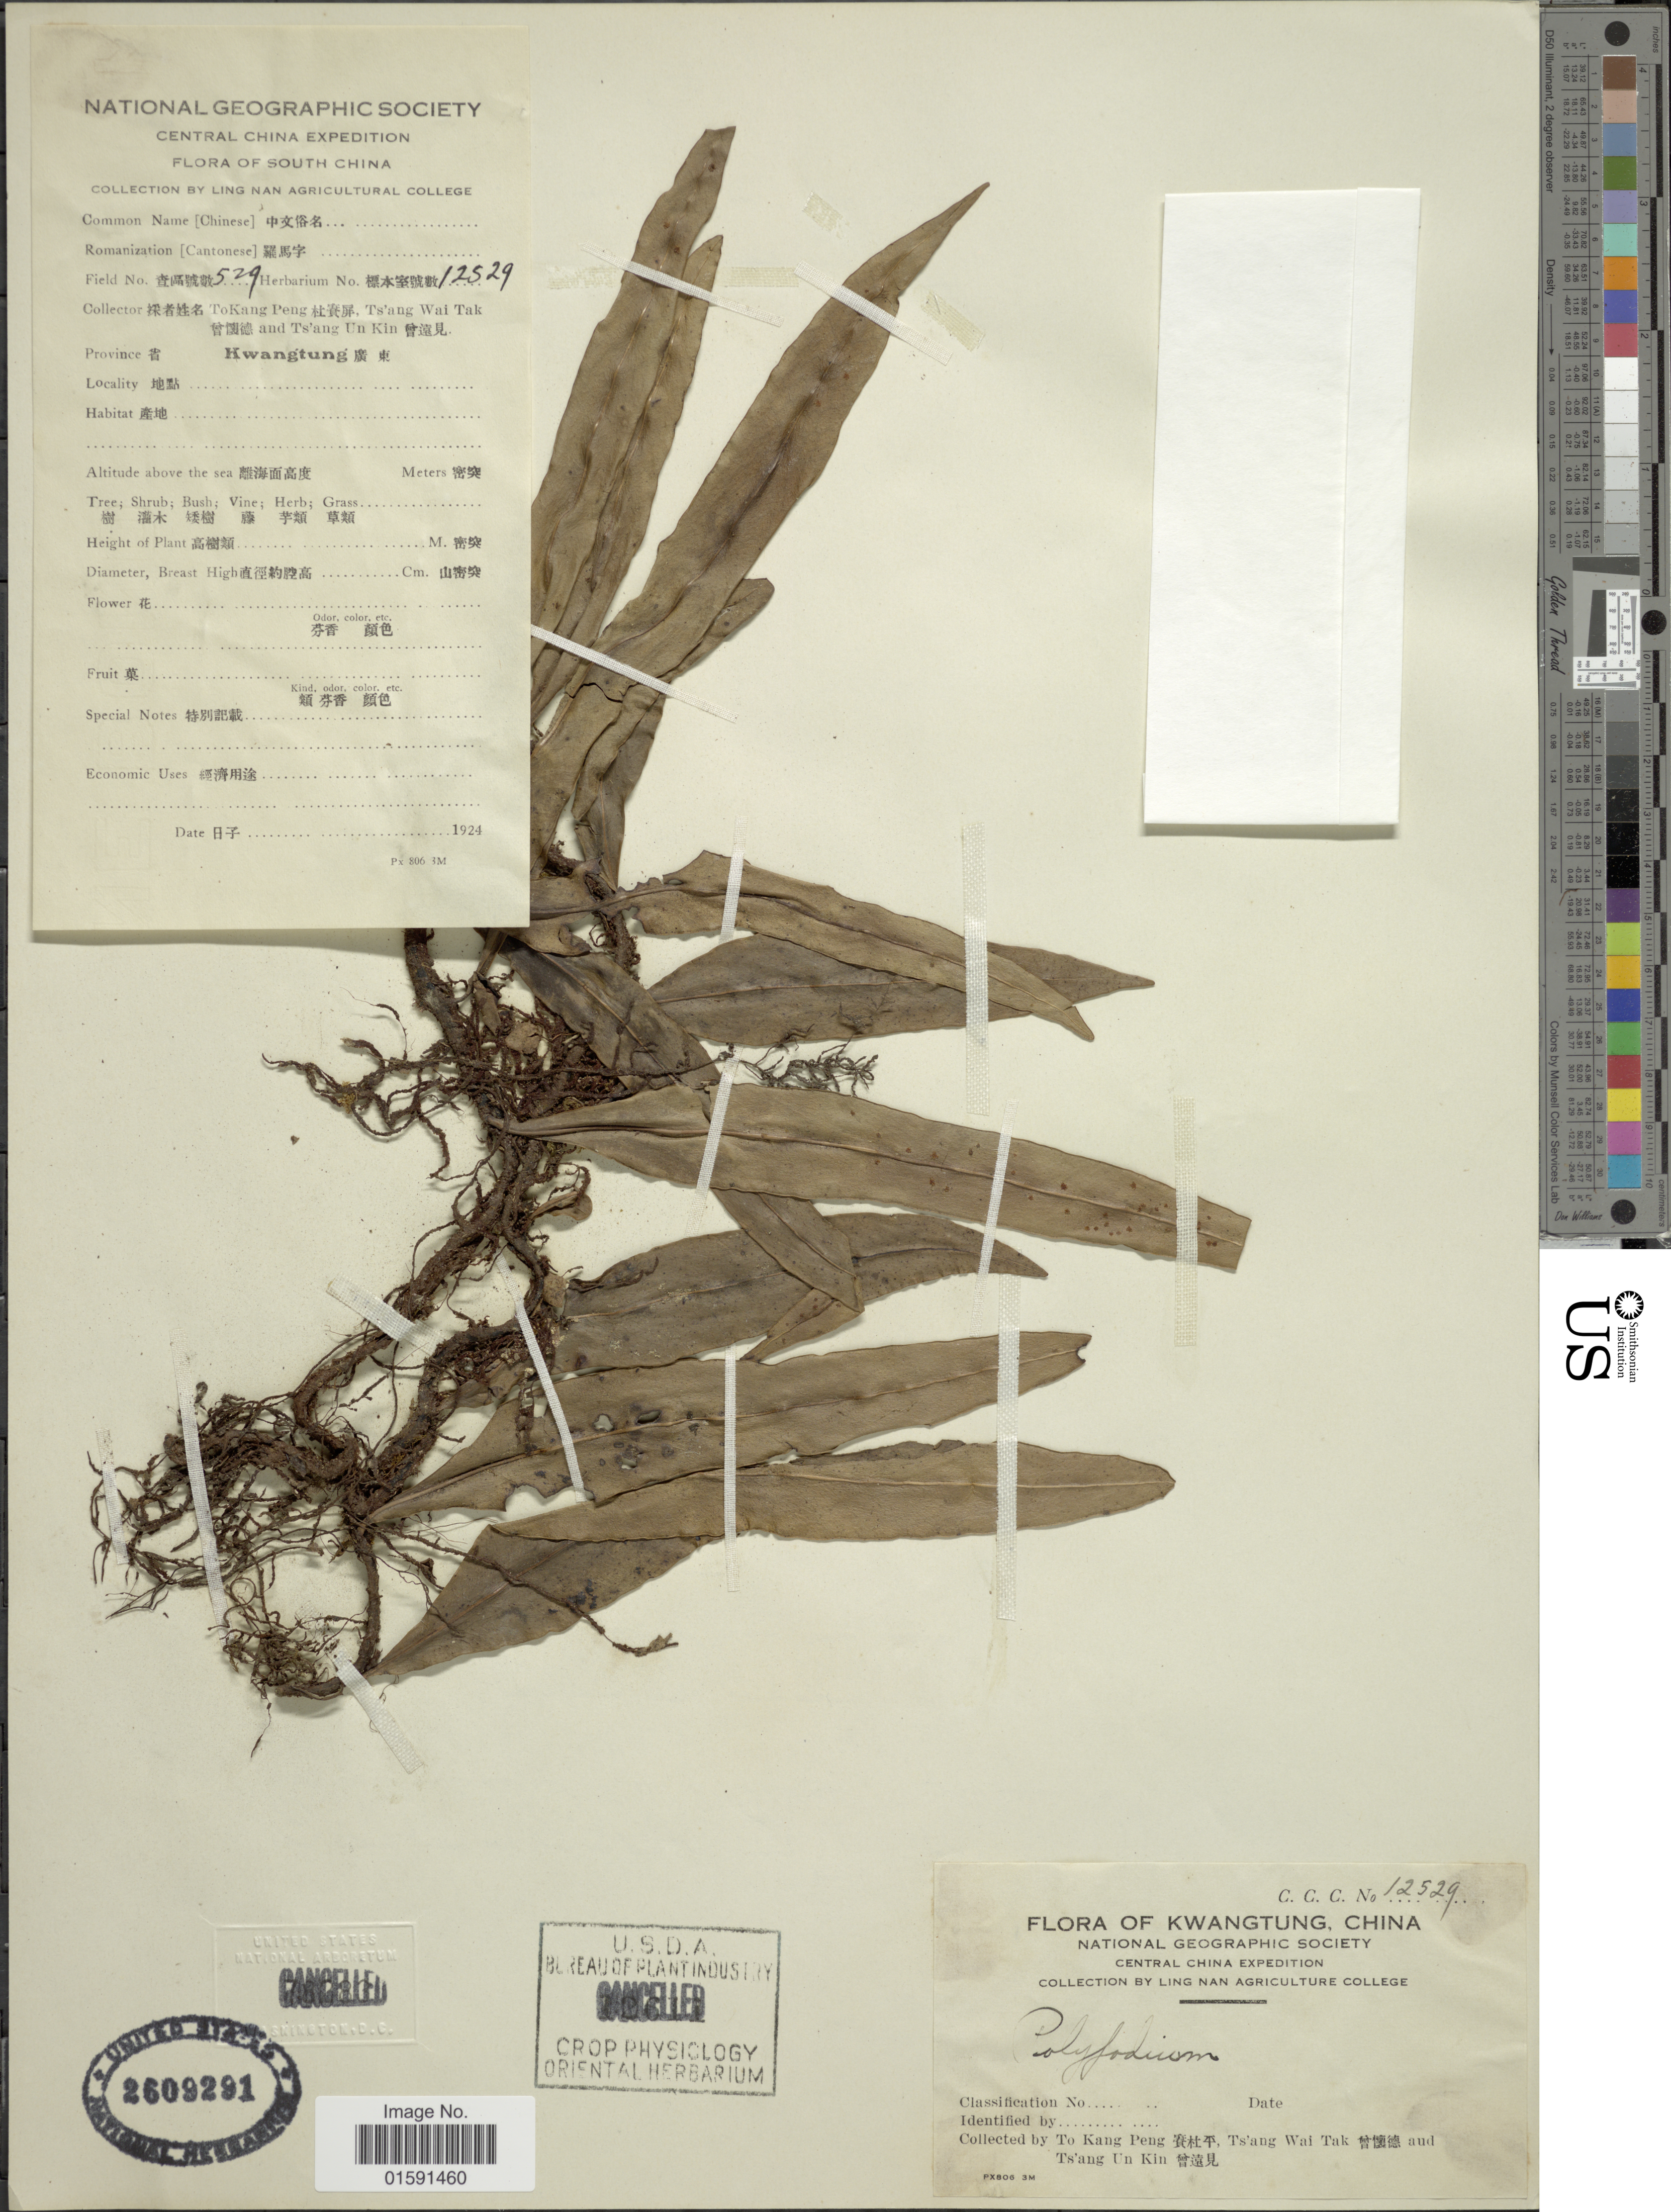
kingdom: Plantae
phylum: Tracheophyta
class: Polypodiopsida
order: Polypodiales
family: Polypodiaceae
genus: Selliguea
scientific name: Selliguea sp.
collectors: T. Ping, W. T. Tsang & U. K. Tsang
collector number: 529/12529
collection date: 1924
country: China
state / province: Guangdong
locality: Kwangtung. South China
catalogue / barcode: US 2609291